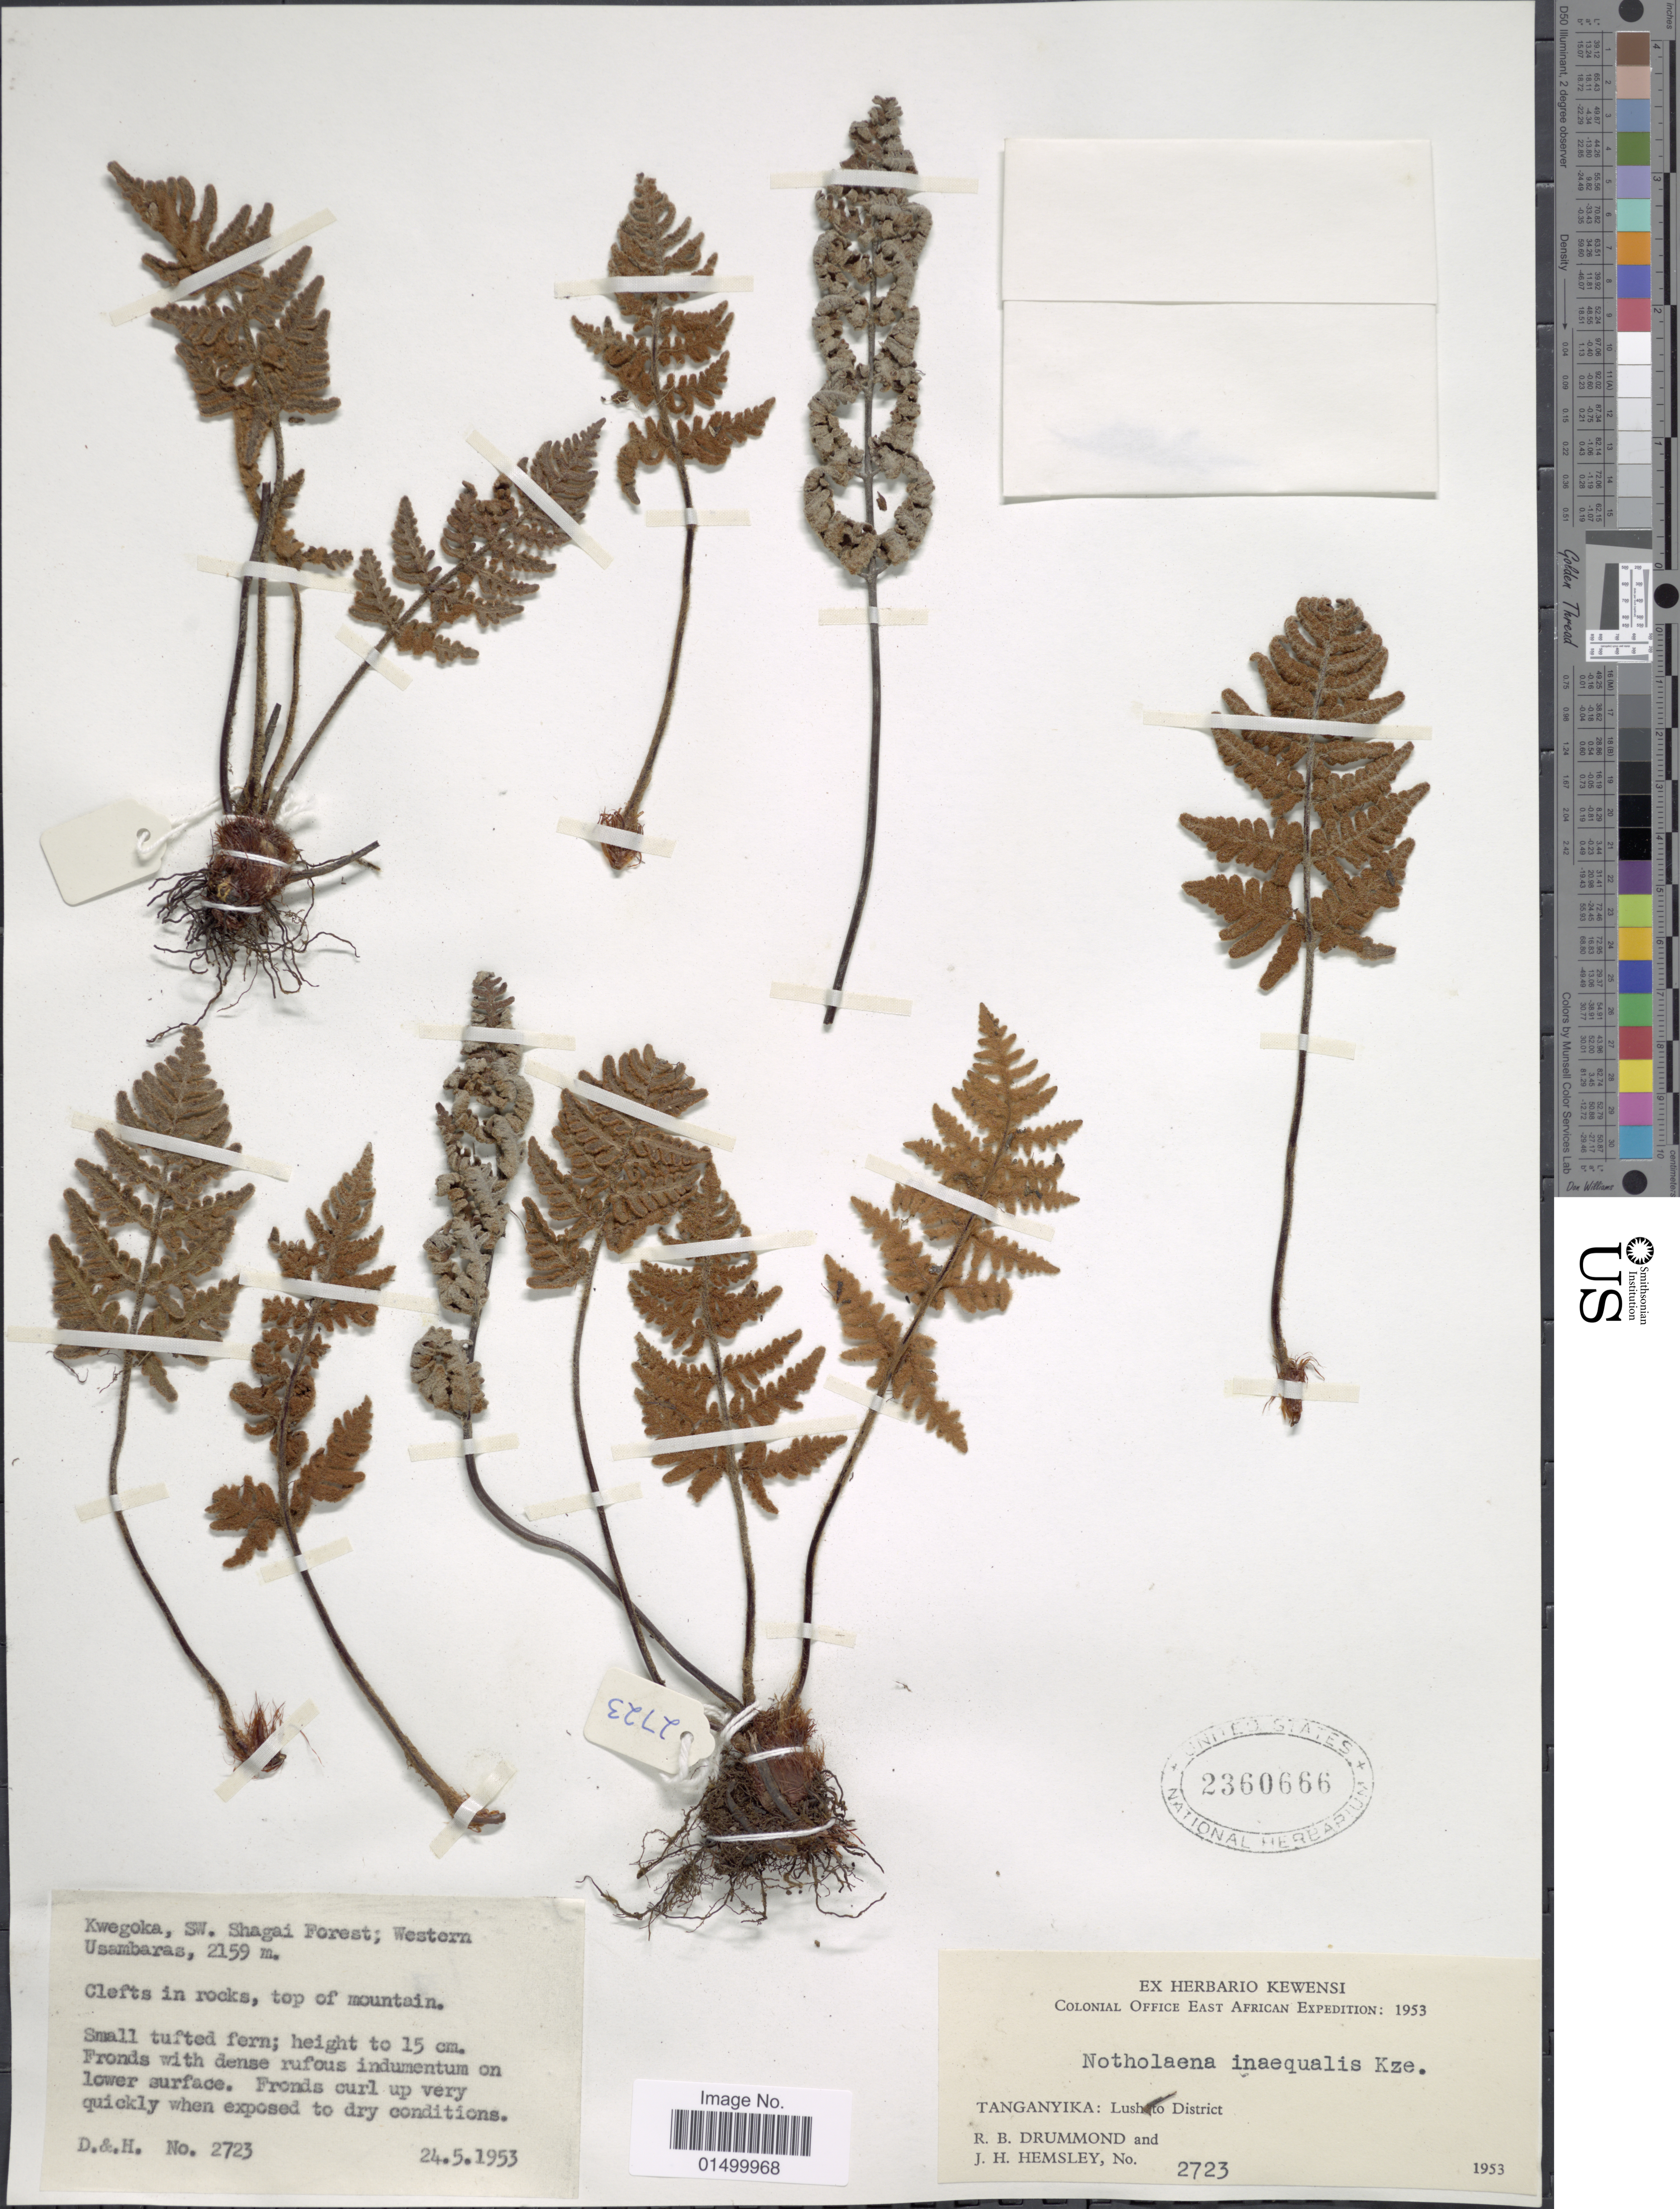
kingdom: Plantae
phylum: Tracheophyta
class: Polypodiopsida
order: Polypodiales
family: Pteridaceae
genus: Cheilanthes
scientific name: Cheilanthes inaequalis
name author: (Kunze) Mett.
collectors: R. Drummond & J. H. Hemsley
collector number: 2723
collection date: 1953-05-24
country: Tanzania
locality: Kwegoka, SW. Shagai Forest: Western Usambaras, Tanganyika, Lushoto District.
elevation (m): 2159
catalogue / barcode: US 2360666